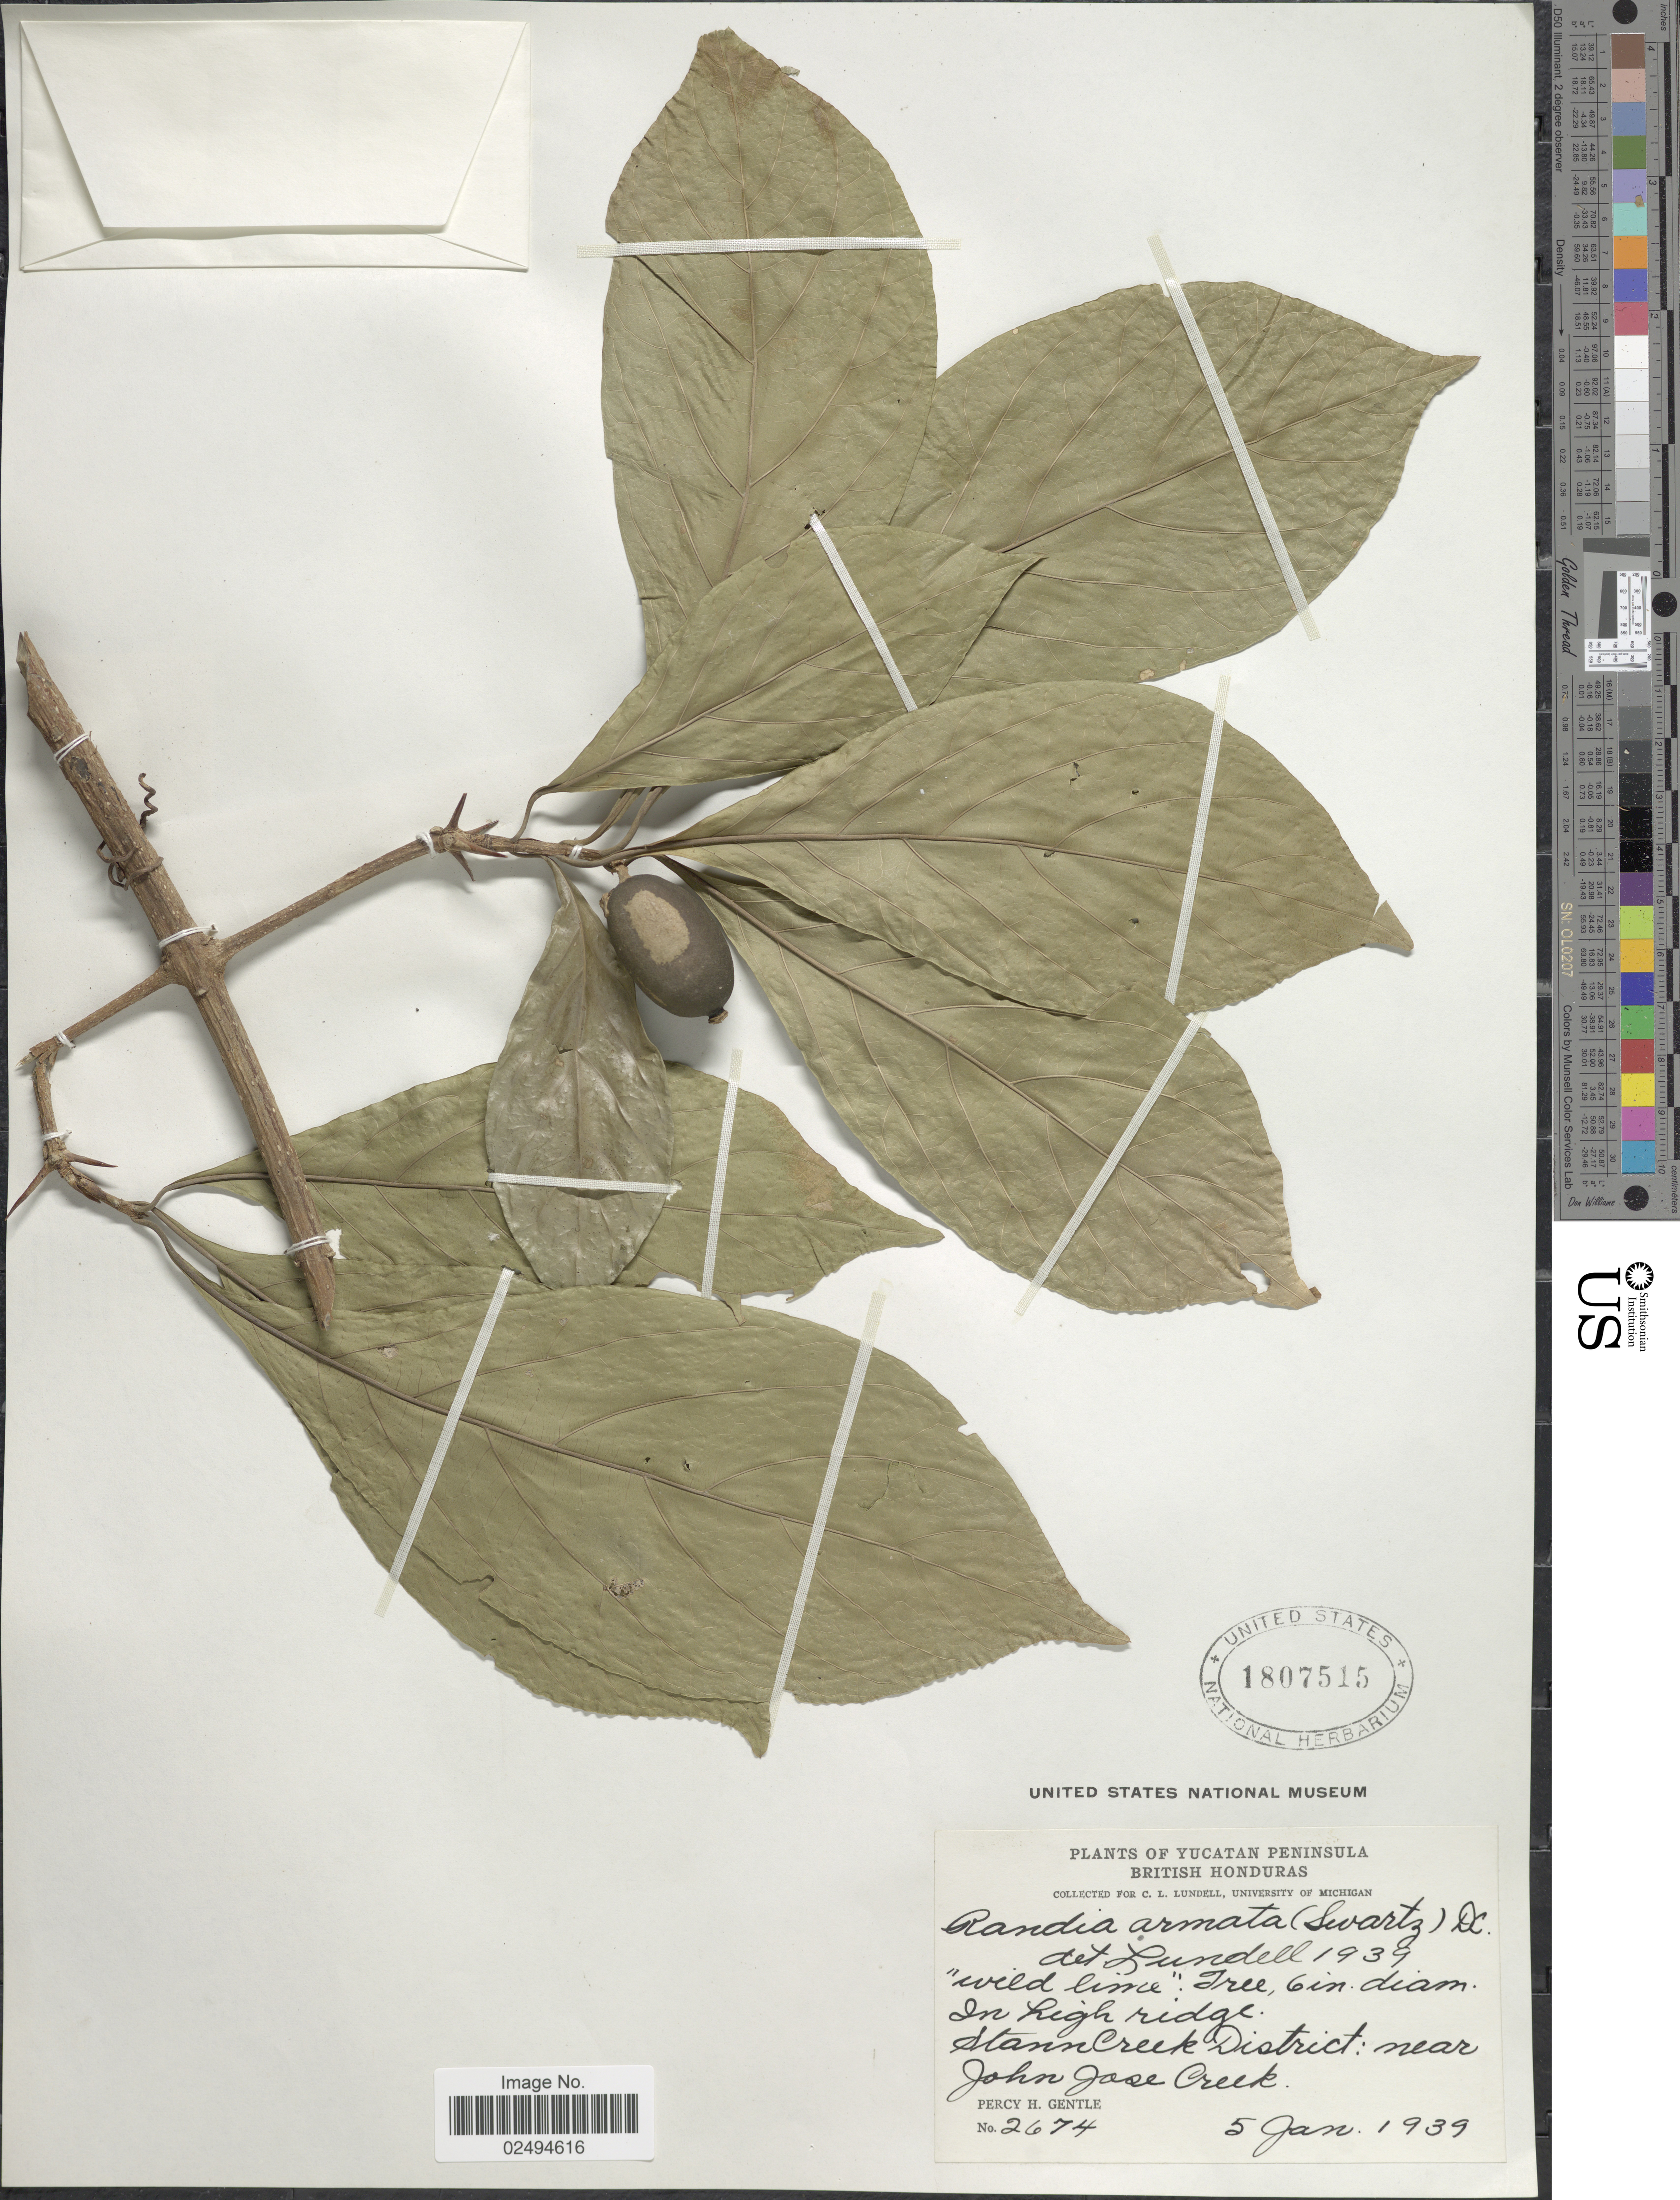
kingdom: Plantae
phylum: Tracheophyta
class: Magnoliopsida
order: Gentianales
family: Rubiaceae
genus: Randia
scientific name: Randia armata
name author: (Sw.) DC.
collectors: P. H. Gentle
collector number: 2674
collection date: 1939-01-05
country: Belize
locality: Yucatan Peninsula, British Honduras. Stann Creek District: near John jose Creek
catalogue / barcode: US 1807515